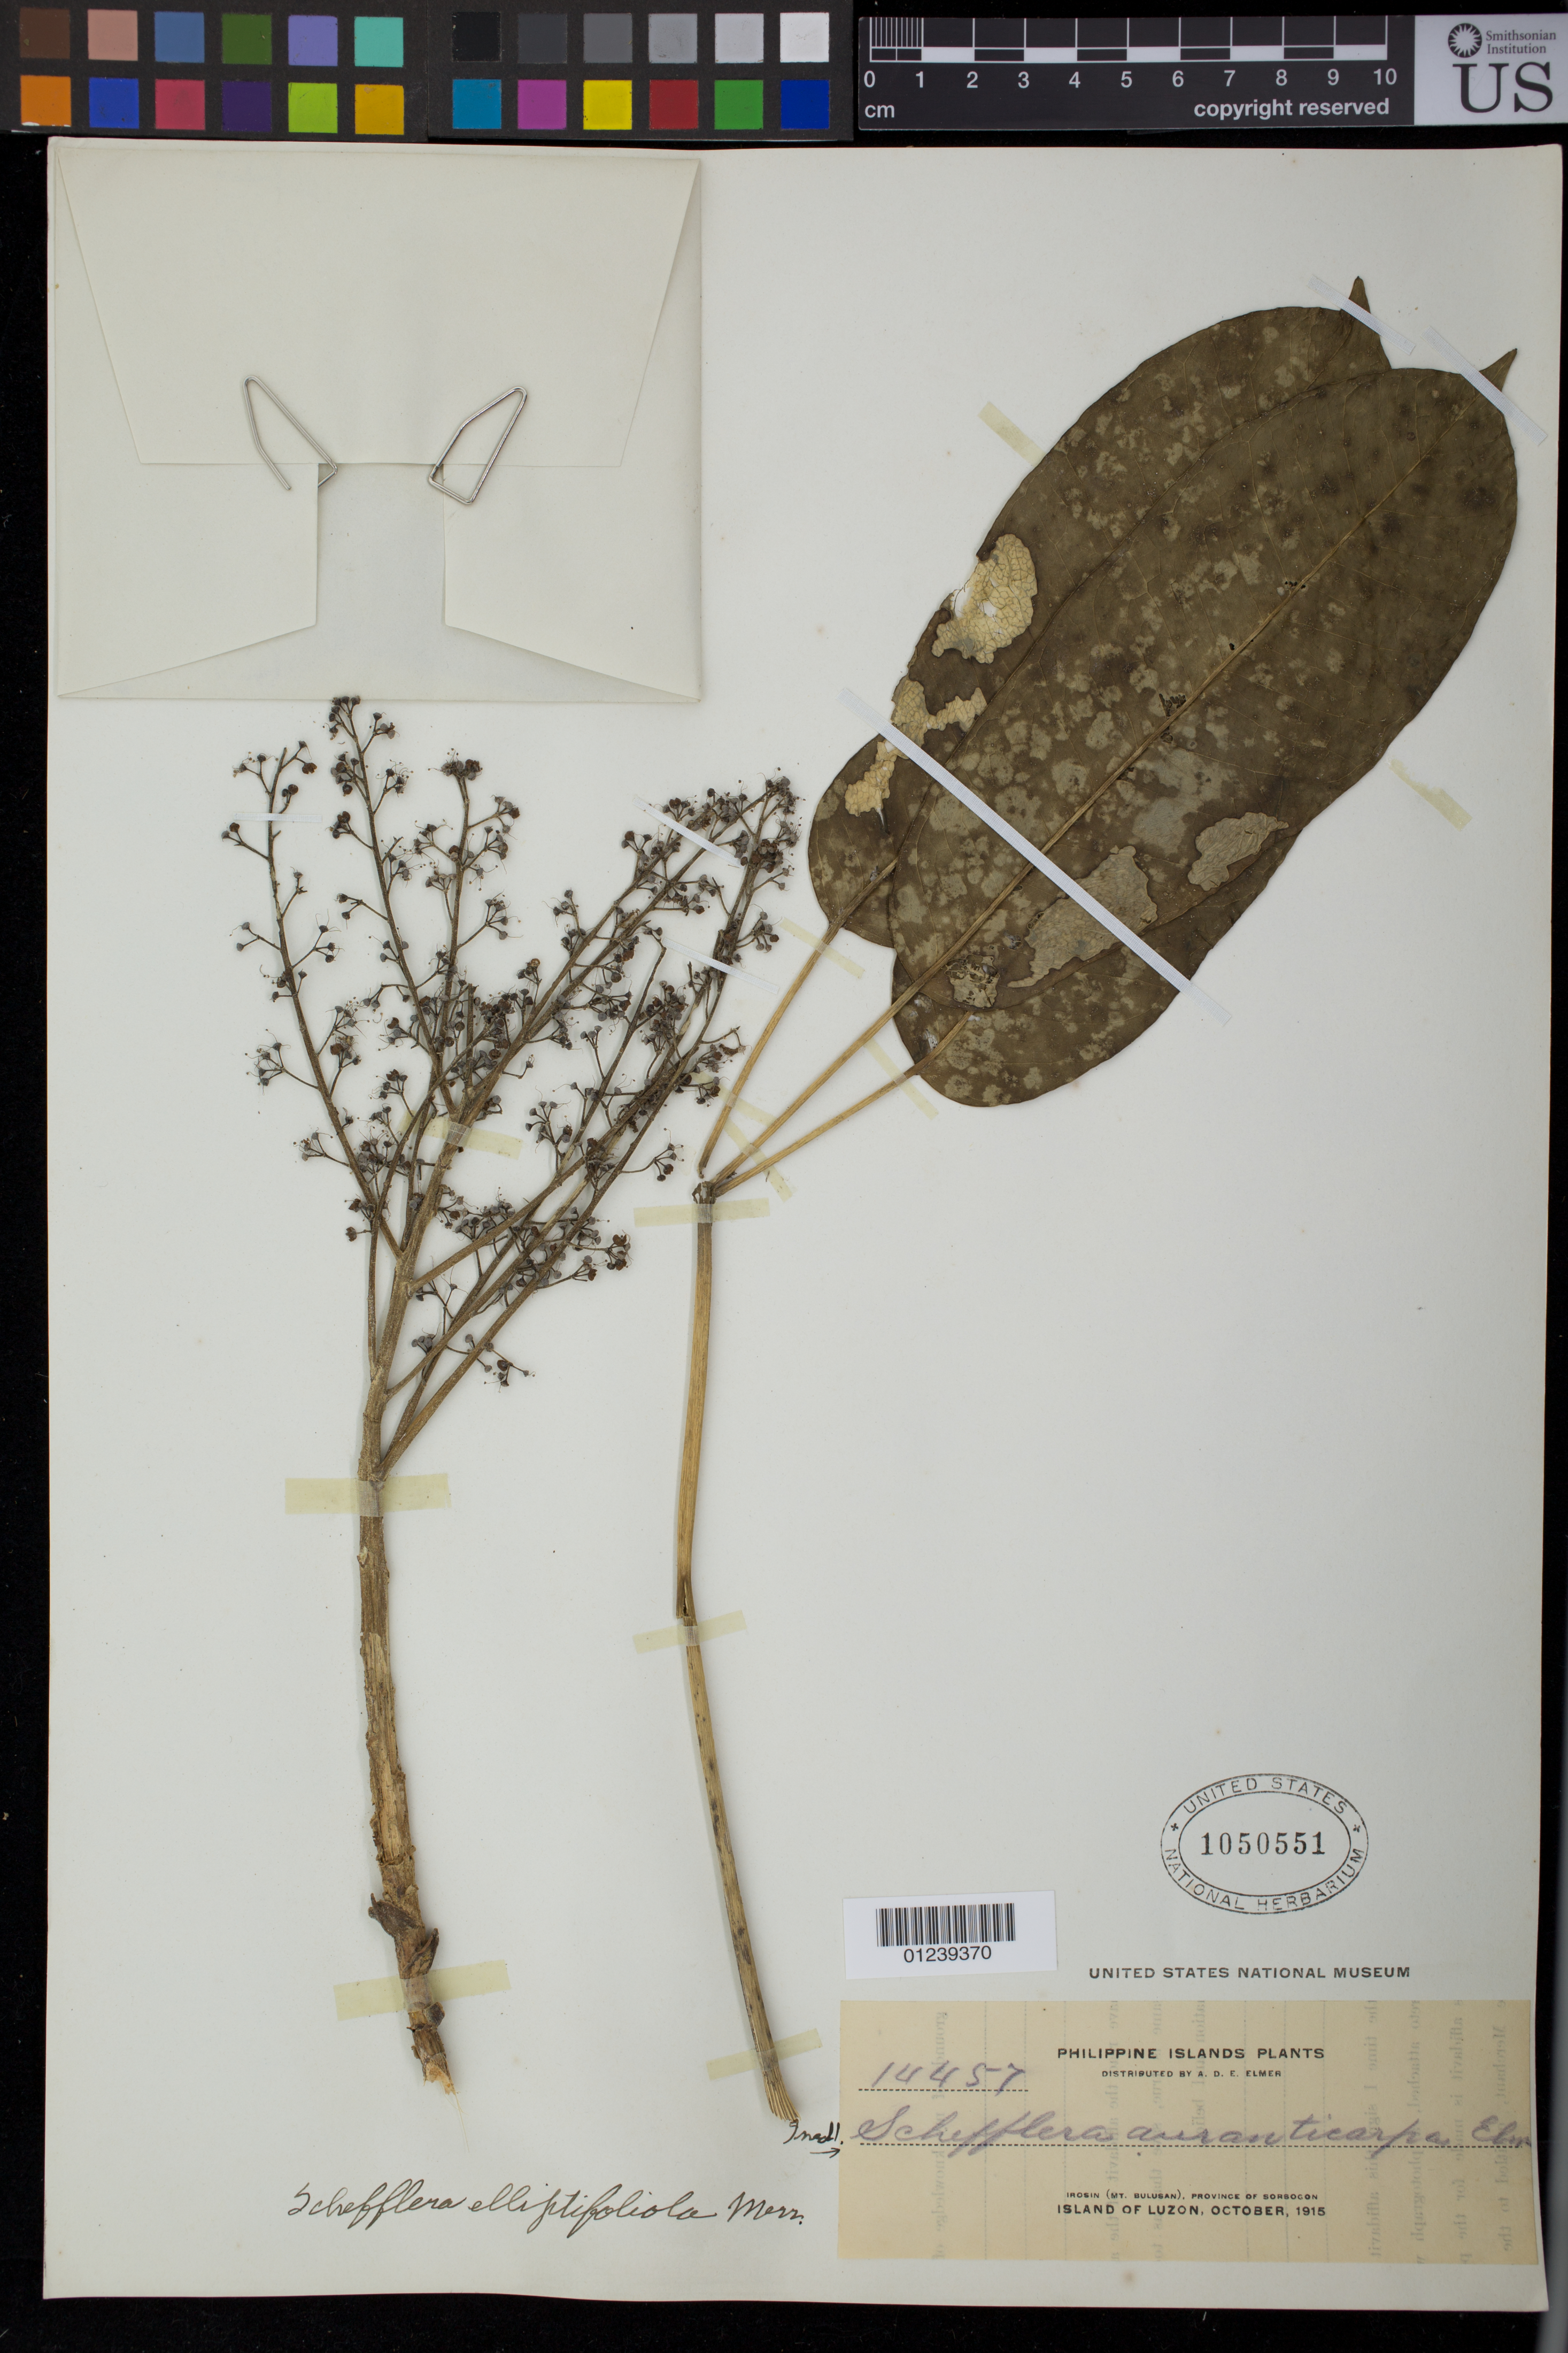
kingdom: Plantae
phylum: Tracheophyta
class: Magnoliopsida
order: Apiales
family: Araliaceae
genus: Schefflera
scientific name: Schefflera elliptifoliola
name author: Merr.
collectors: A. D. E. Elmer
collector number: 14457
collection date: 1915-10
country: Philippines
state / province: Bicol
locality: Irosin (Mt. Bulusan), Province of Sorsogon, Island of Luzon.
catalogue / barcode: US 1050551